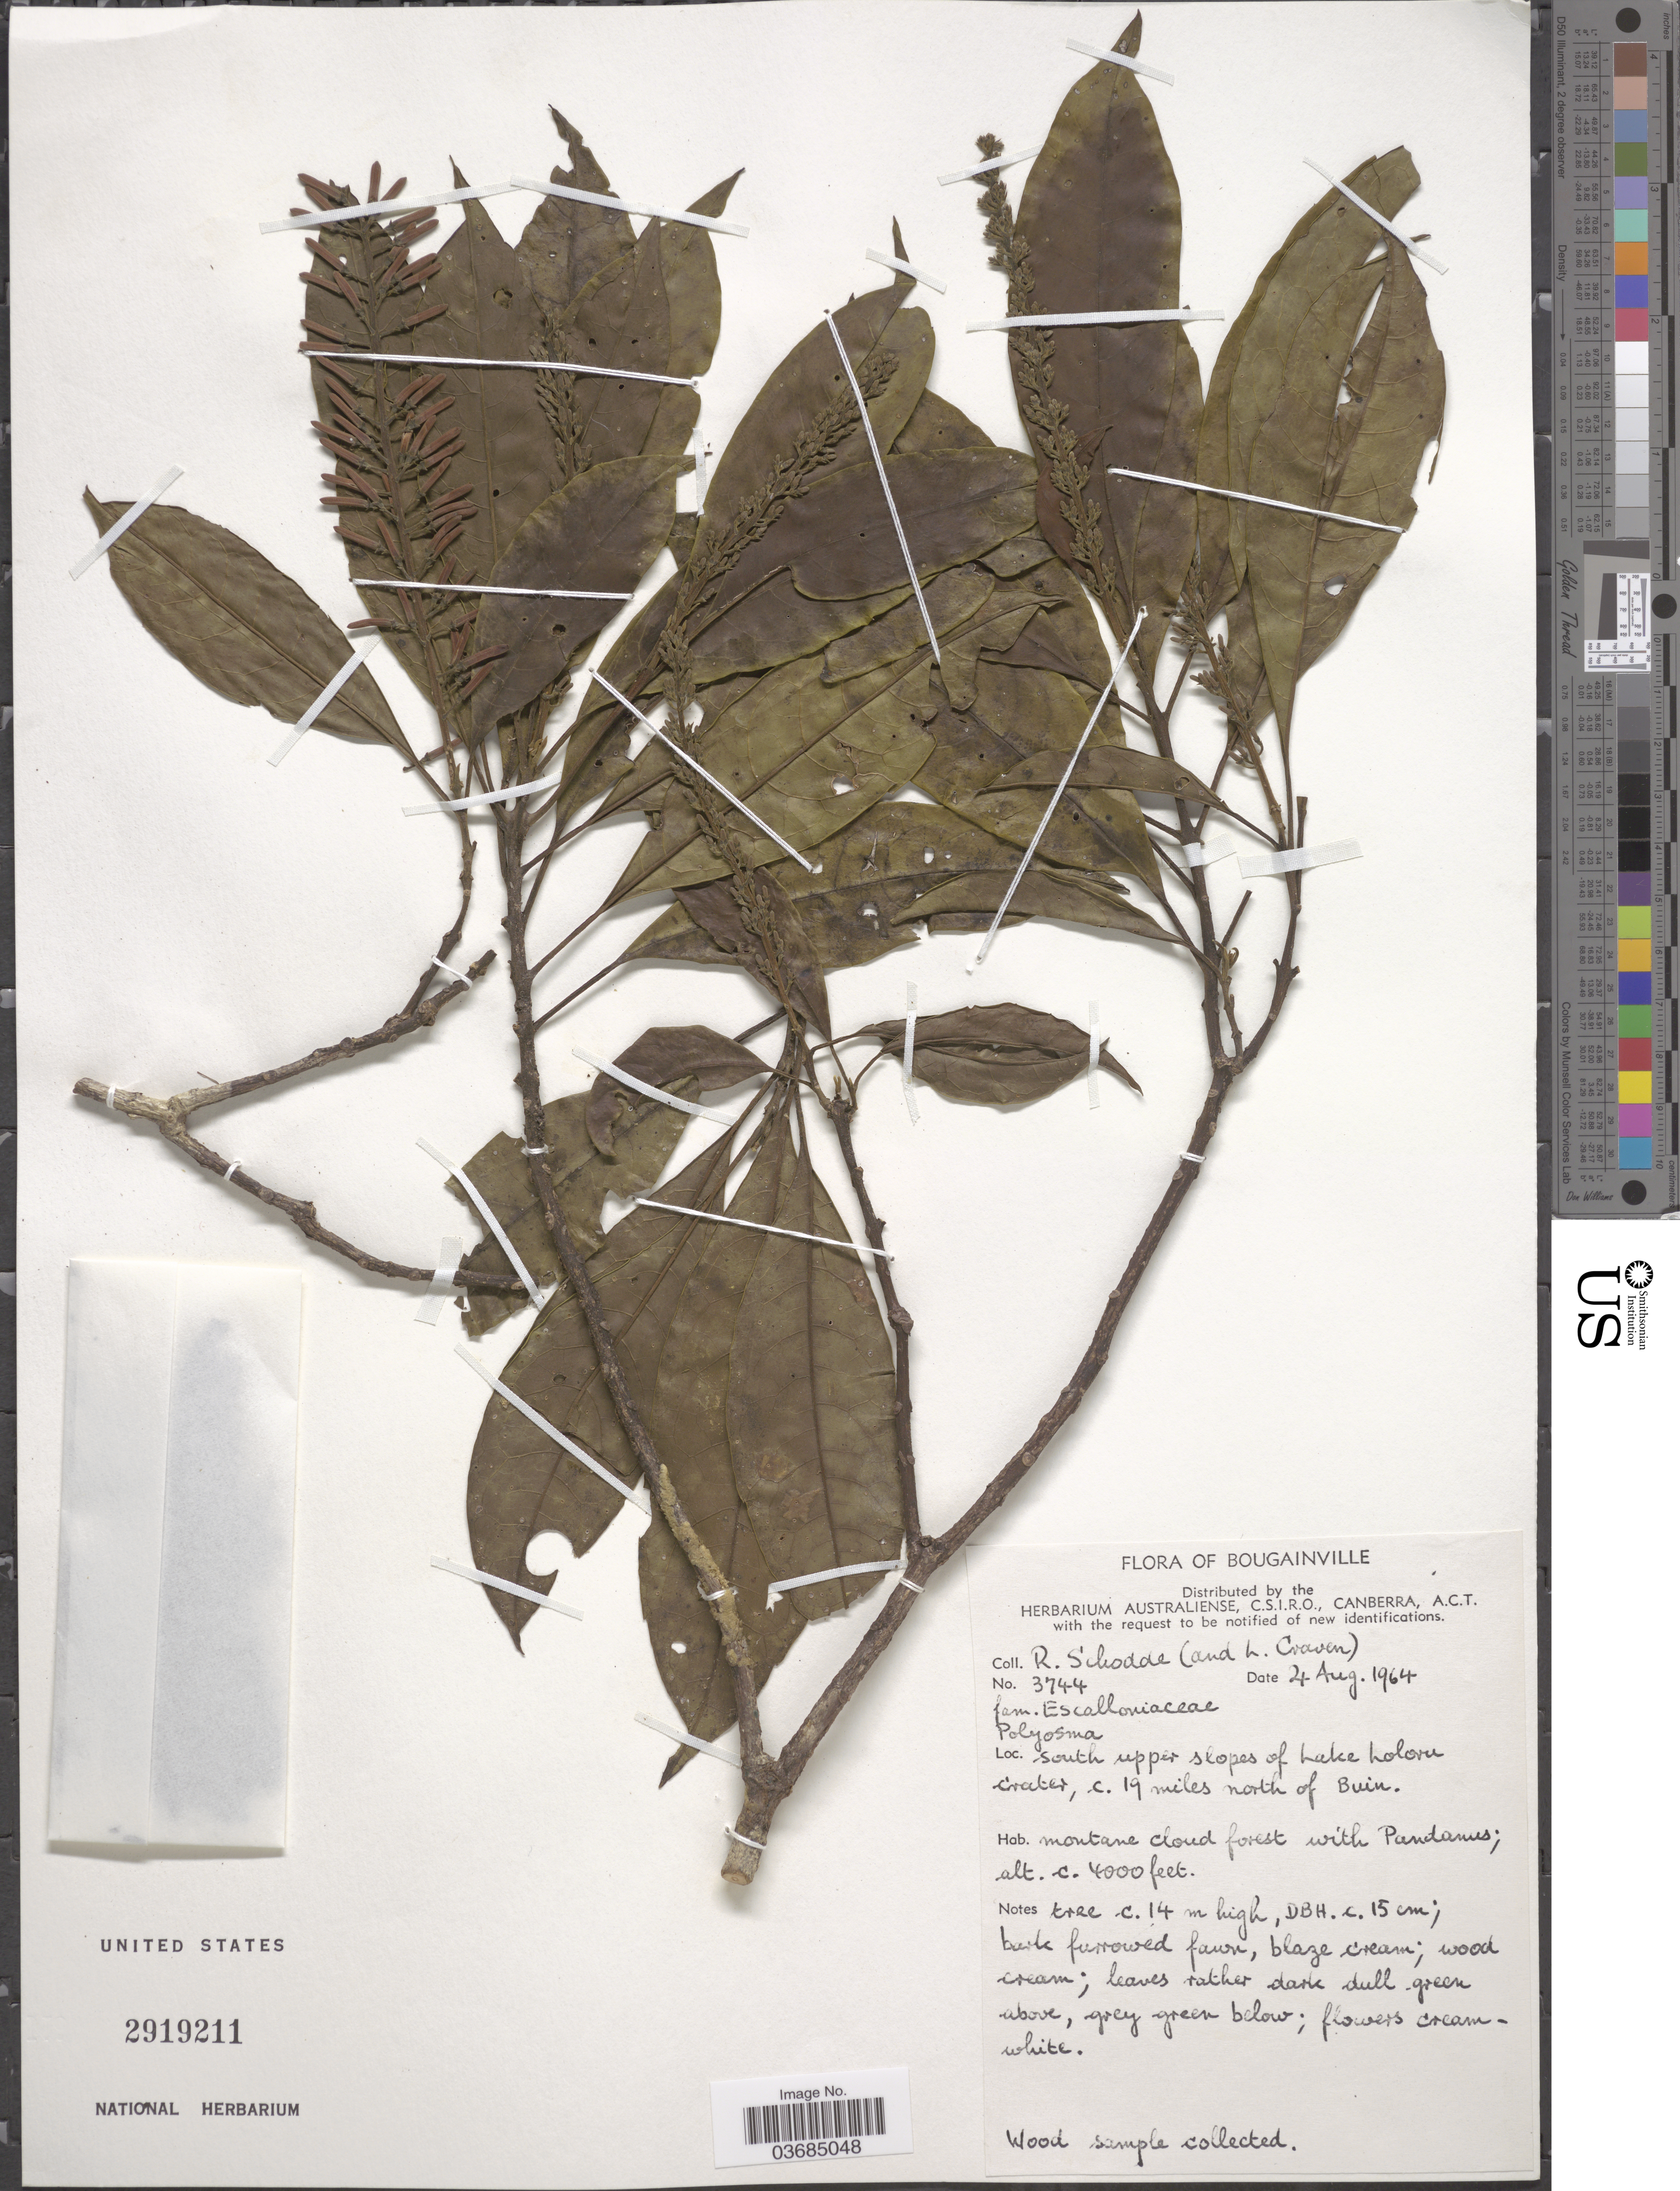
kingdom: Plantae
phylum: Tracheophyta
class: Magnoliopsida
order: Escalloniales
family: Escalloniaceae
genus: Polyosma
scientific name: Polyosma sp.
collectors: R. Schodde & L. A. Craven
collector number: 3744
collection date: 1964-08-21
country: Papua New Guinea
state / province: Bougainville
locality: South upper slopes of Lake Lolore crater, c. 19 miles north of Buin.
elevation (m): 1219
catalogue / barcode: US 2919211